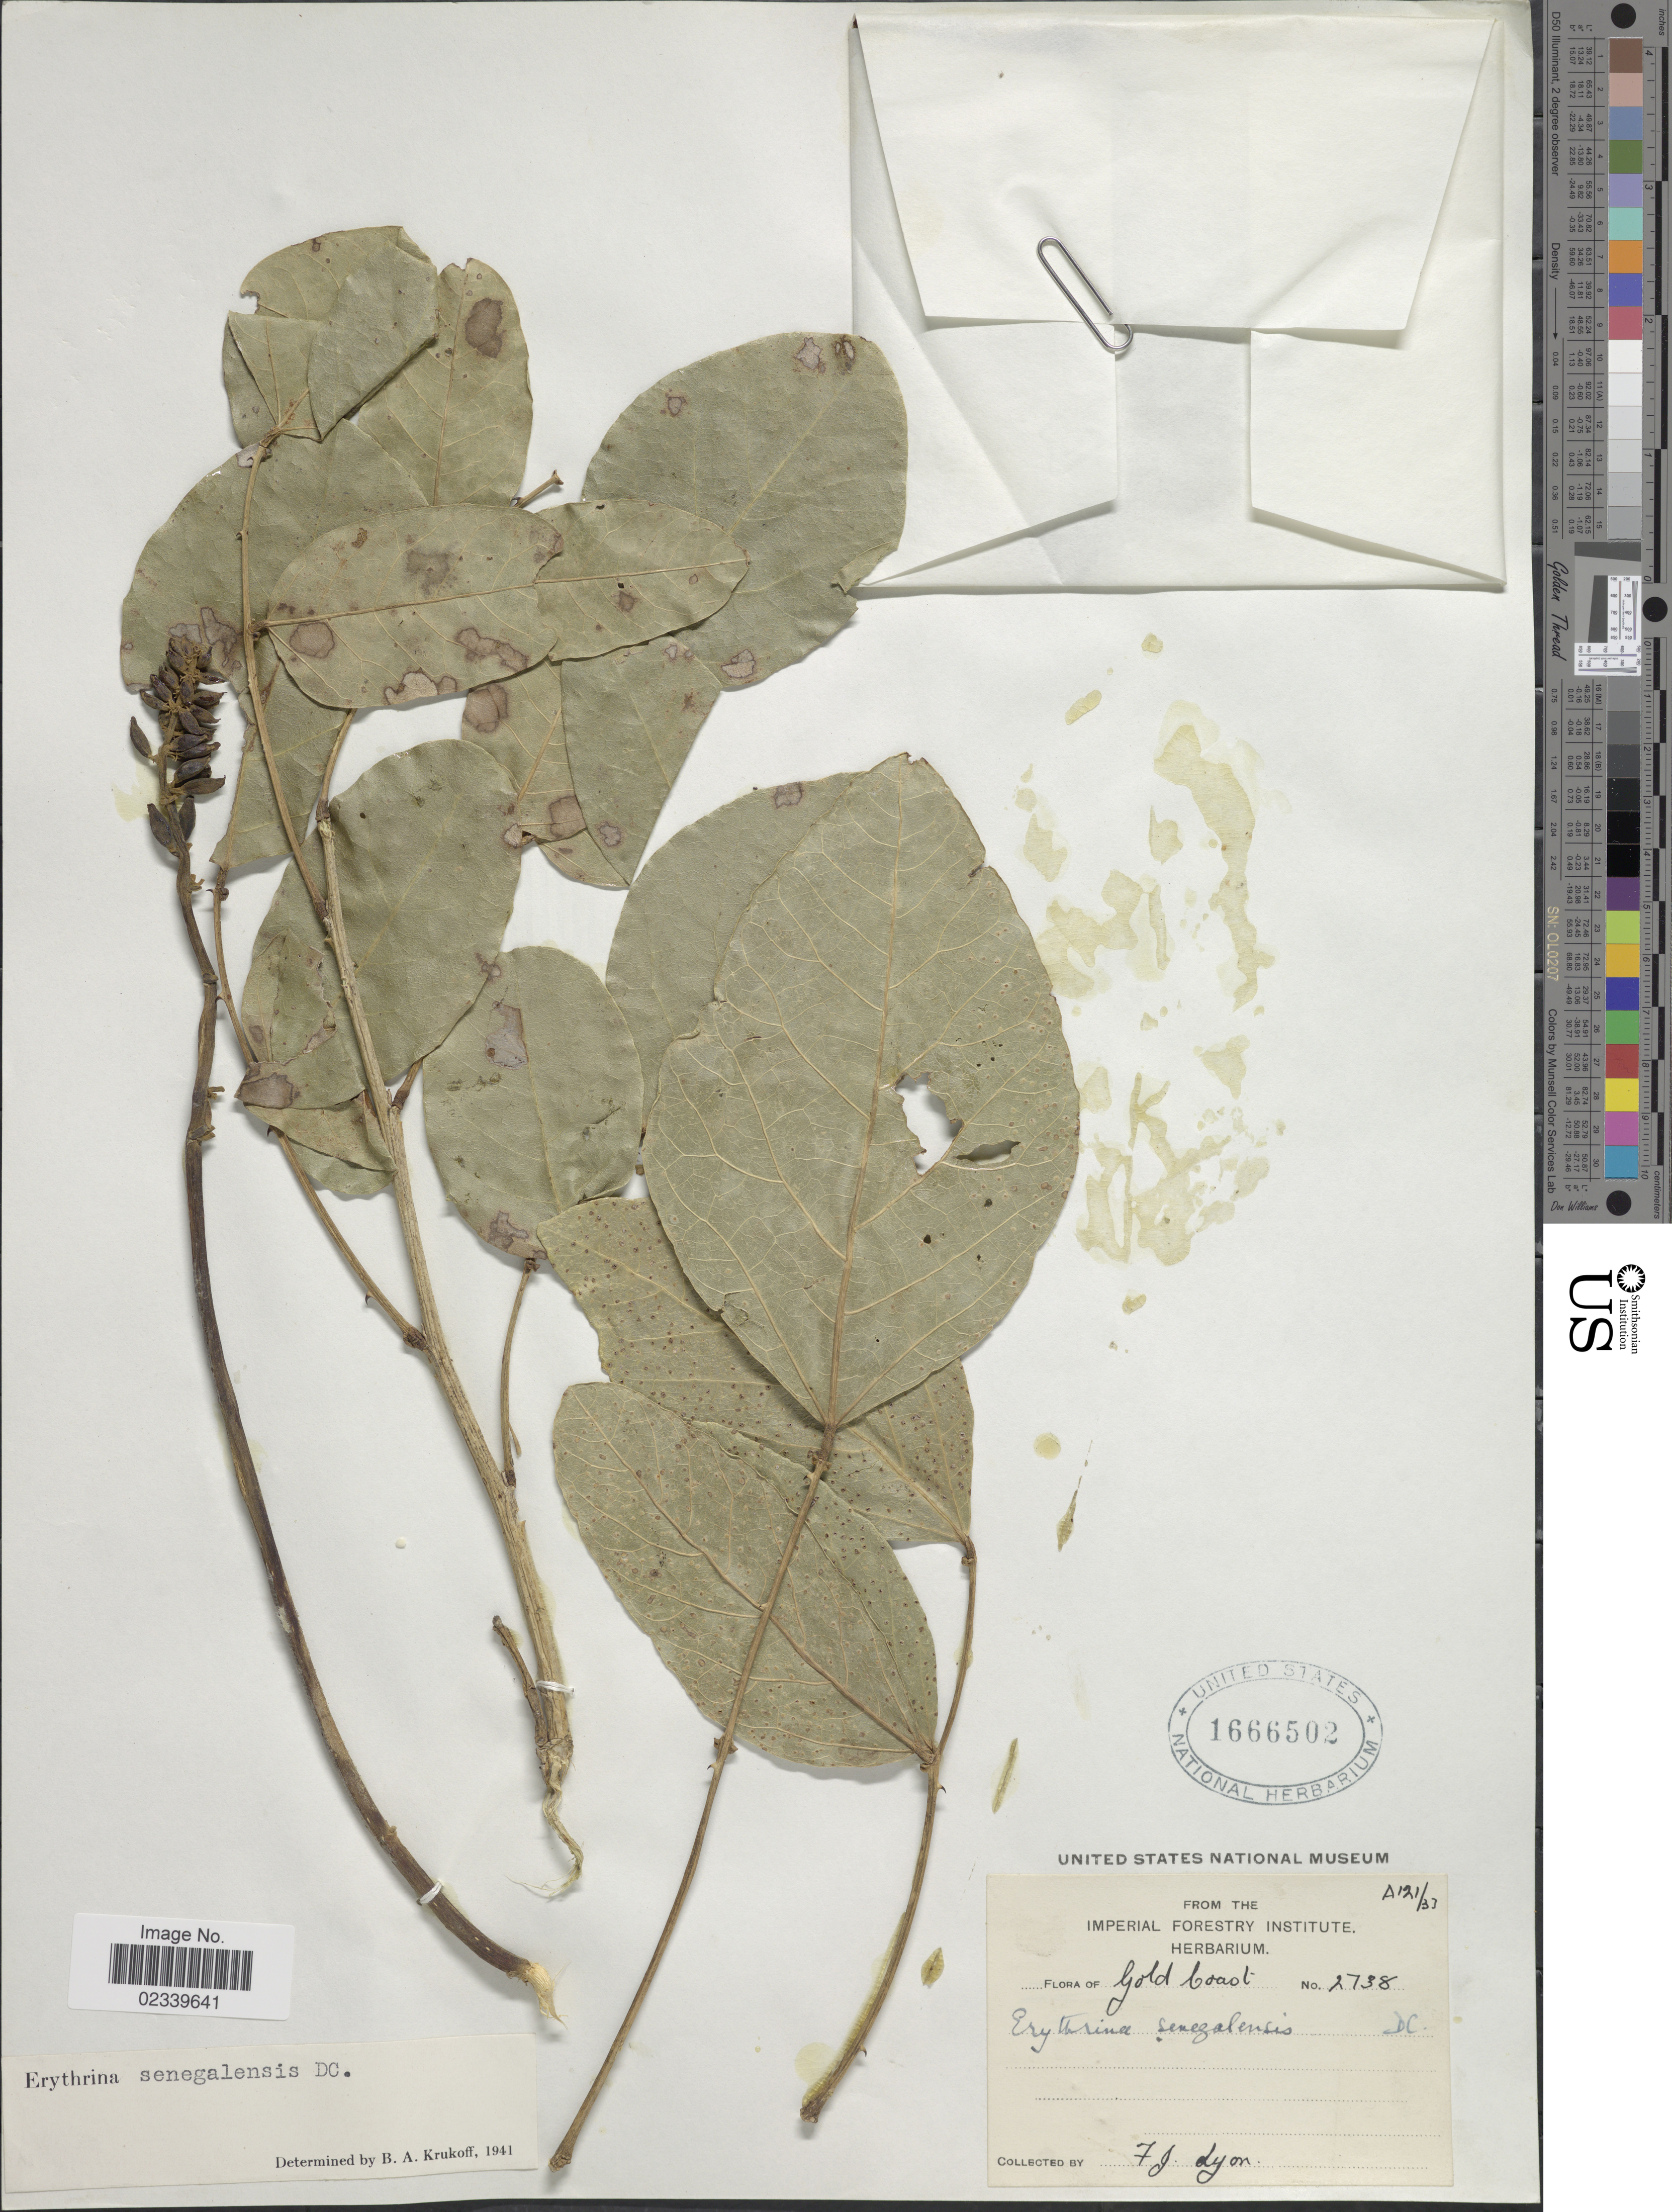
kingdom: Plantae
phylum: Tracheophyta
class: Magnoliopsida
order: Fabales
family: Fabaceae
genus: Erythrina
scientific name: Erythrina senegalensis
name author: DC.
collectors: F. Lyon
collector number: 2738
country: Ghana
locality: Gold Coast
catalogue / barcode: US 1666502